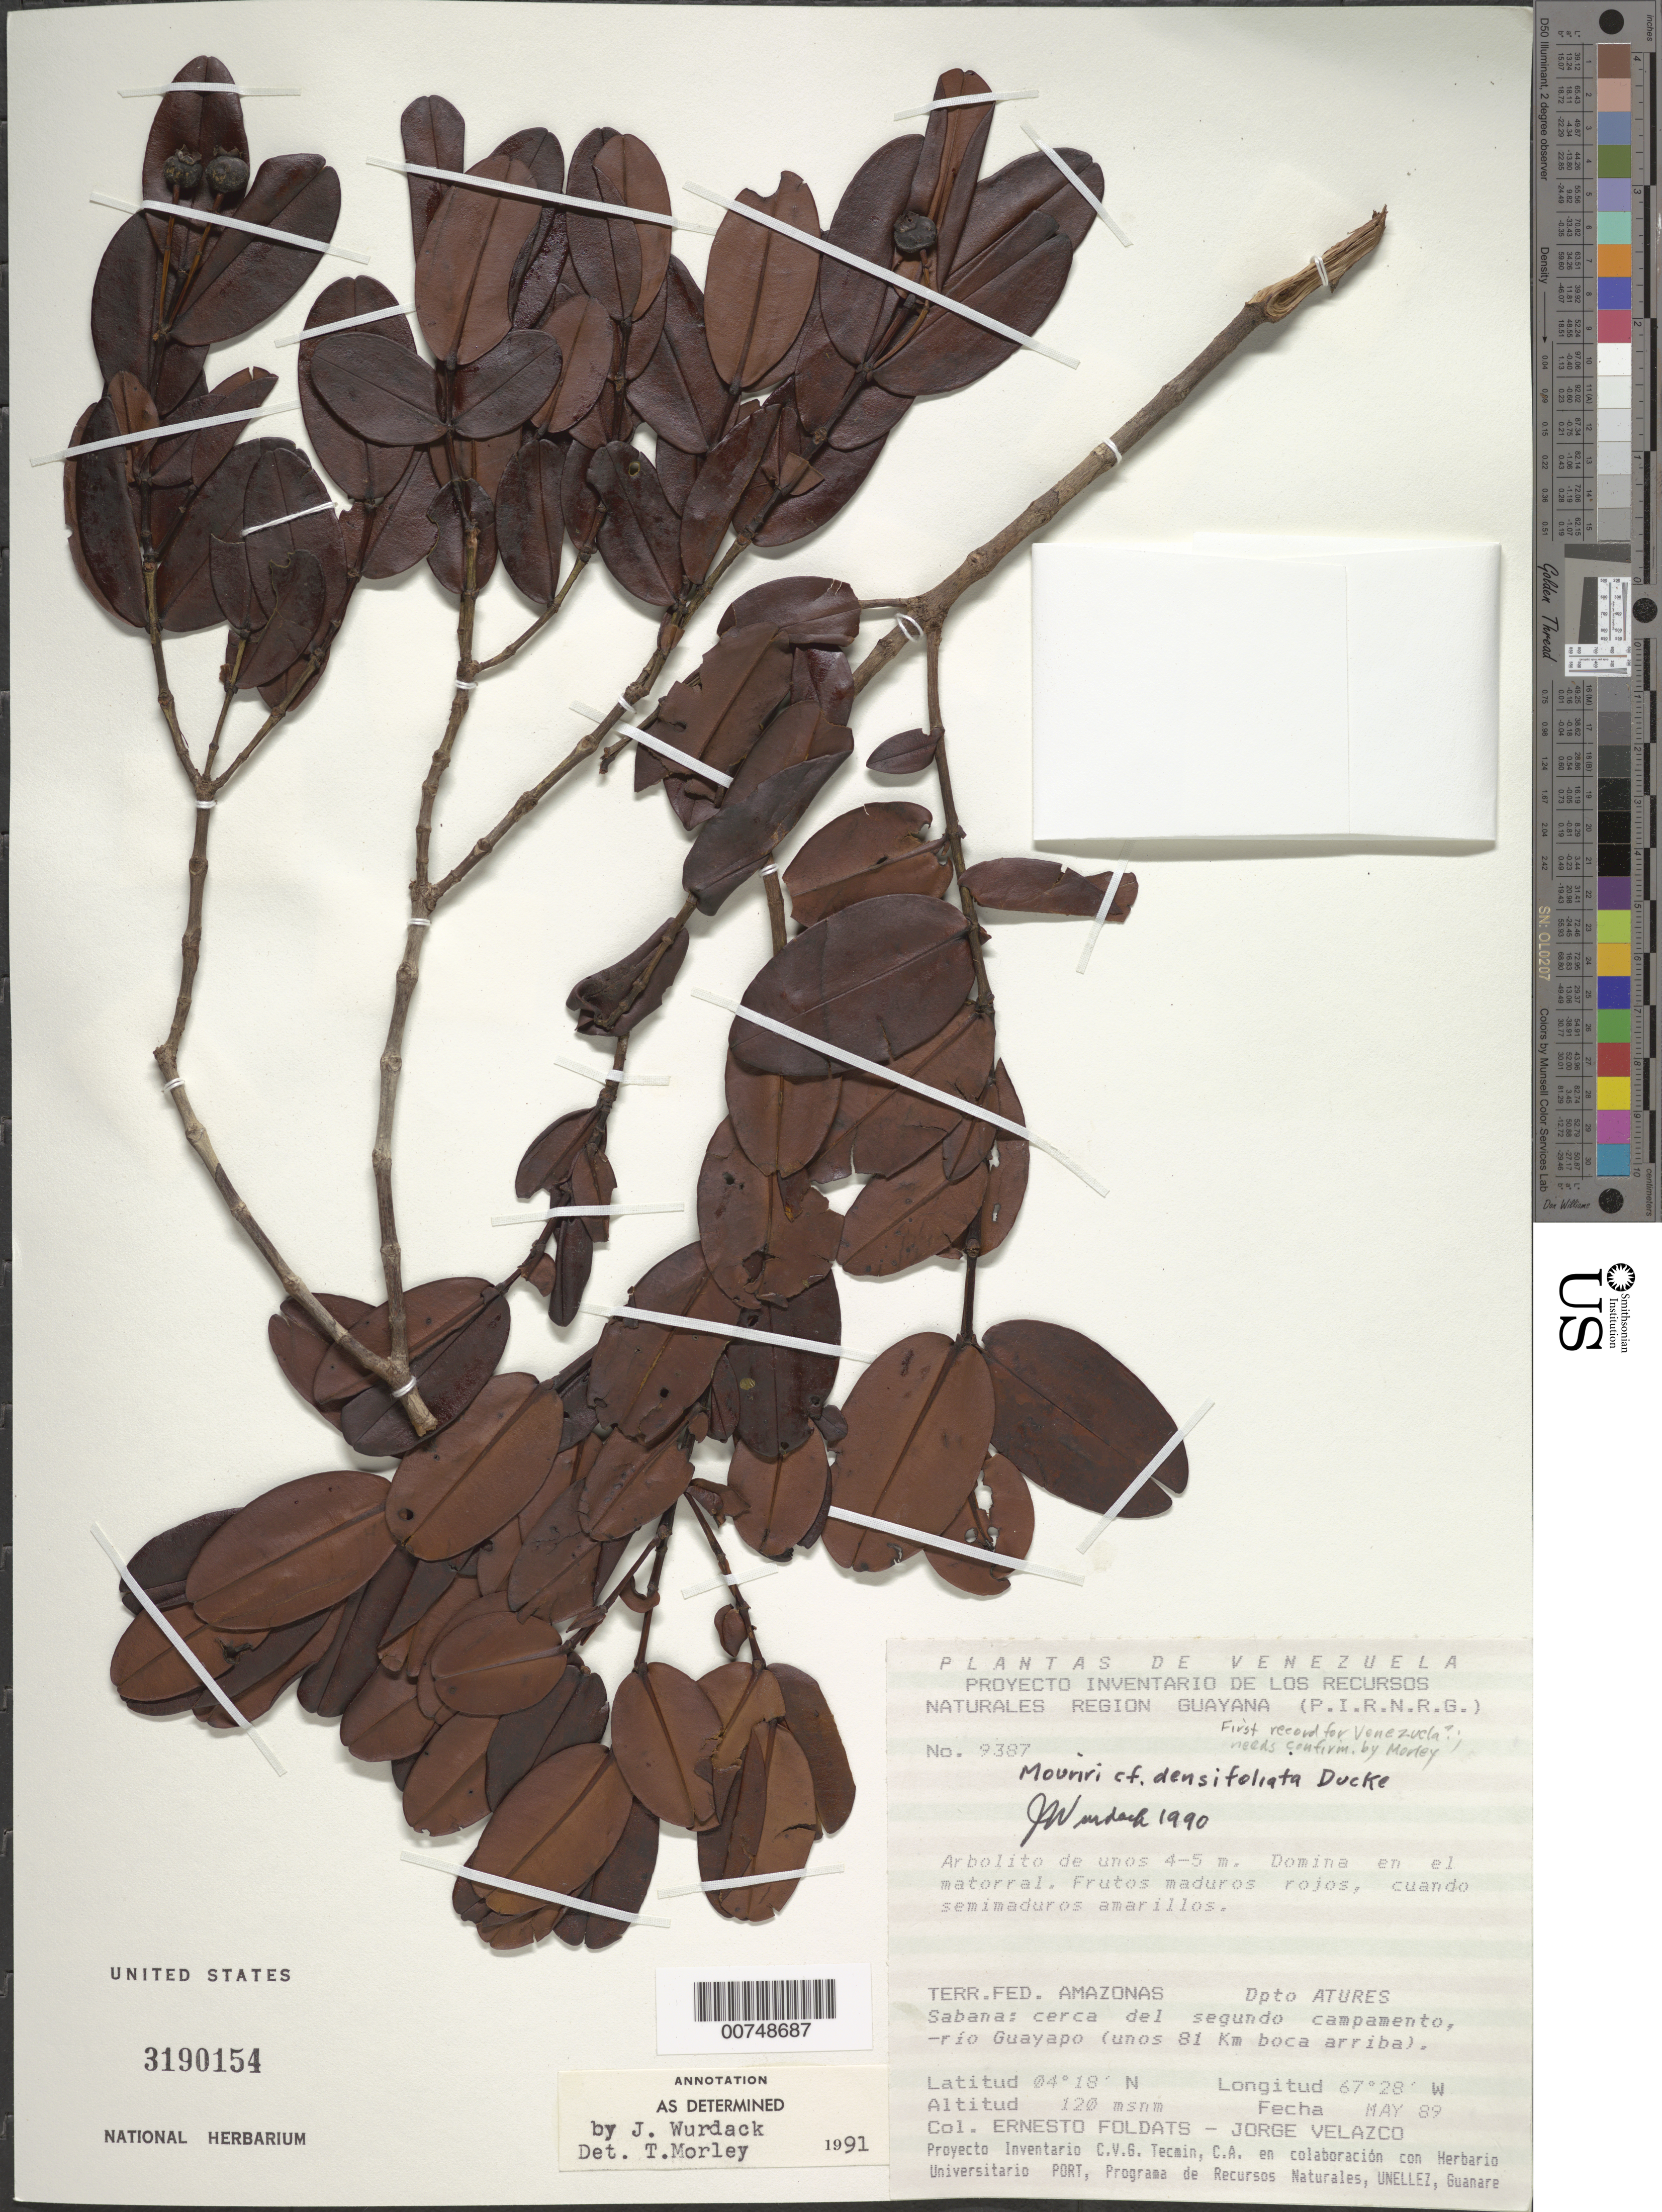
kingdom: Plantae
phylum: Tracheophyta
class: Magnoliopsida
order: Myrtales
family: Melastomataceae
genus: Mouriri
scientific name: Mouriri densifoliata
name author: Ducke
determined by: Morley, T.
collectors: E. Foldats & J. Velazco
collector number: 9387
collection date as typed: May-89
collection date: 1989-05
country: Venezuela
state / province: Amazonas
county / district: Atures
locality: Río Guayapo, cerca del segundo campamento (unos 81km boca arriba)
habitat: Sabana; cerca del segundo campamento; en el matorral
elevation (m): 120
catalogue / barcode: US 3190154